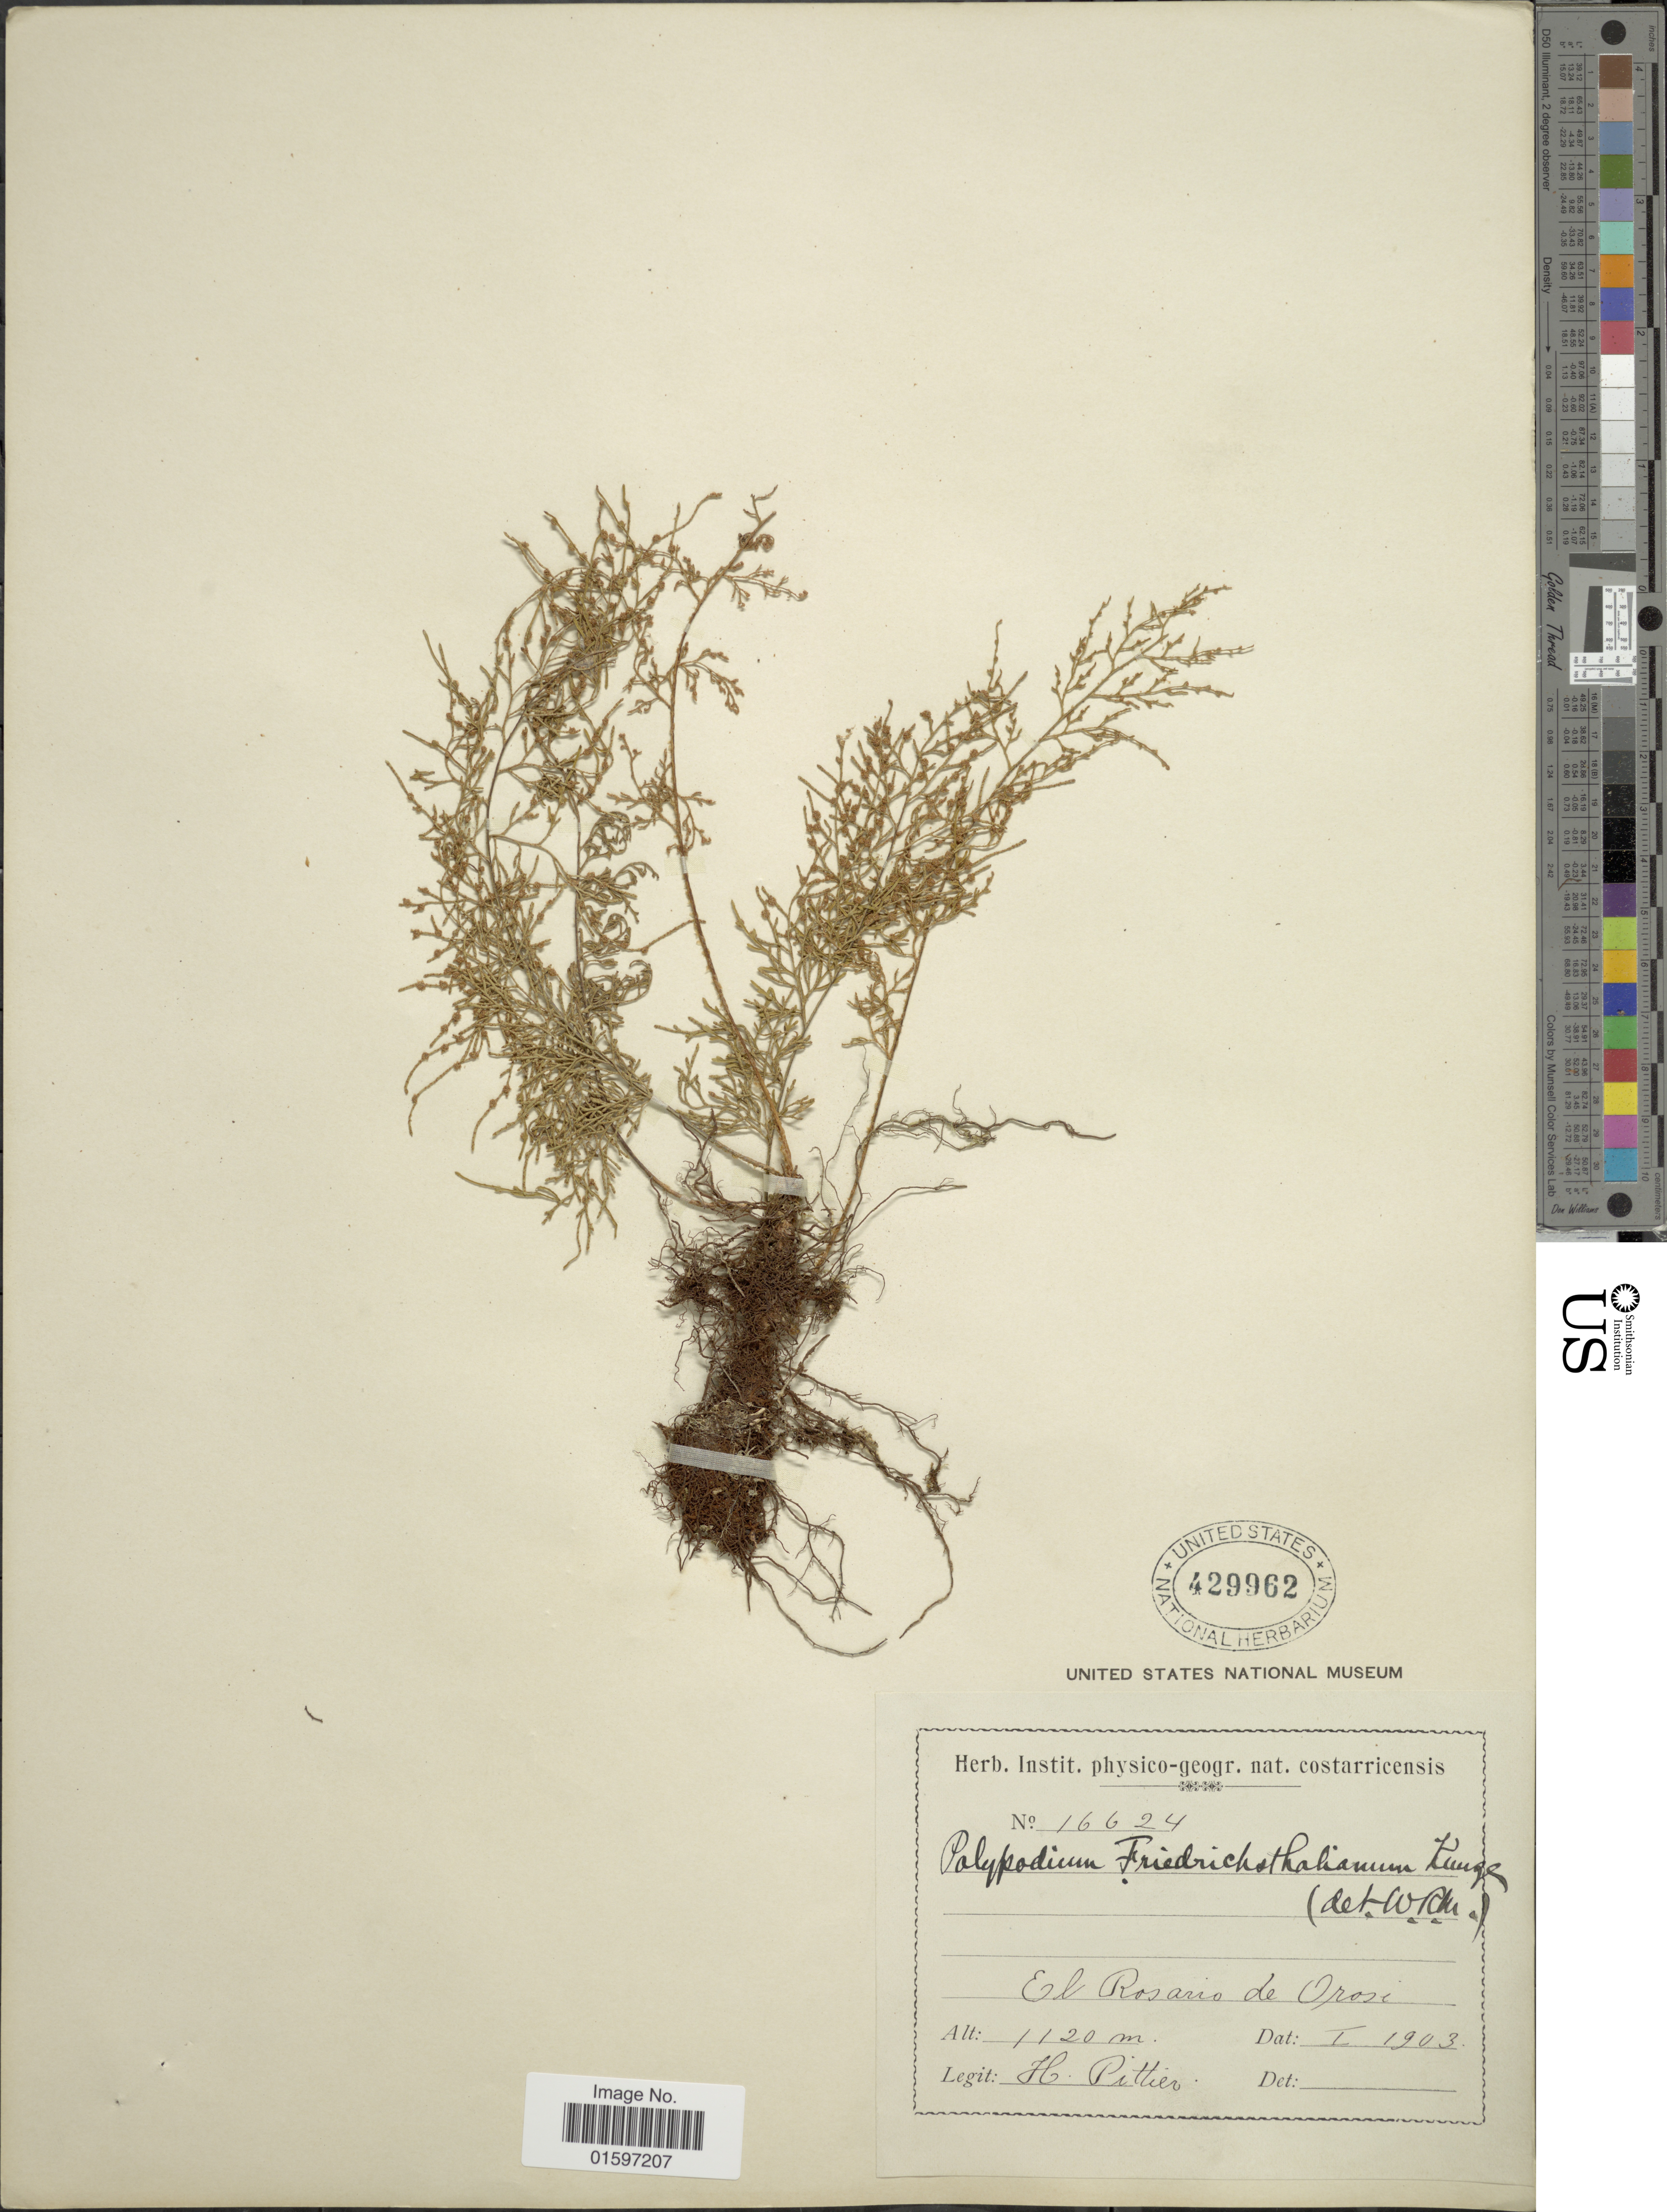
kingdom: Plantae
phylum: Tracheophyta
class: Polypodiopsida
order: Polypodiales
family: Polypodiaceae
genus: Pleopeltis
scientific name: Pleopeltis friedrichsthaliana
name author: (Kunze)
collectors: H. F. Pittier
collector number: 16624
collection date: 1903-01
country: Costa Rica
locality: El Rosario de Orosi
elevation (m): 1120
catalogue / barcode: US 429962